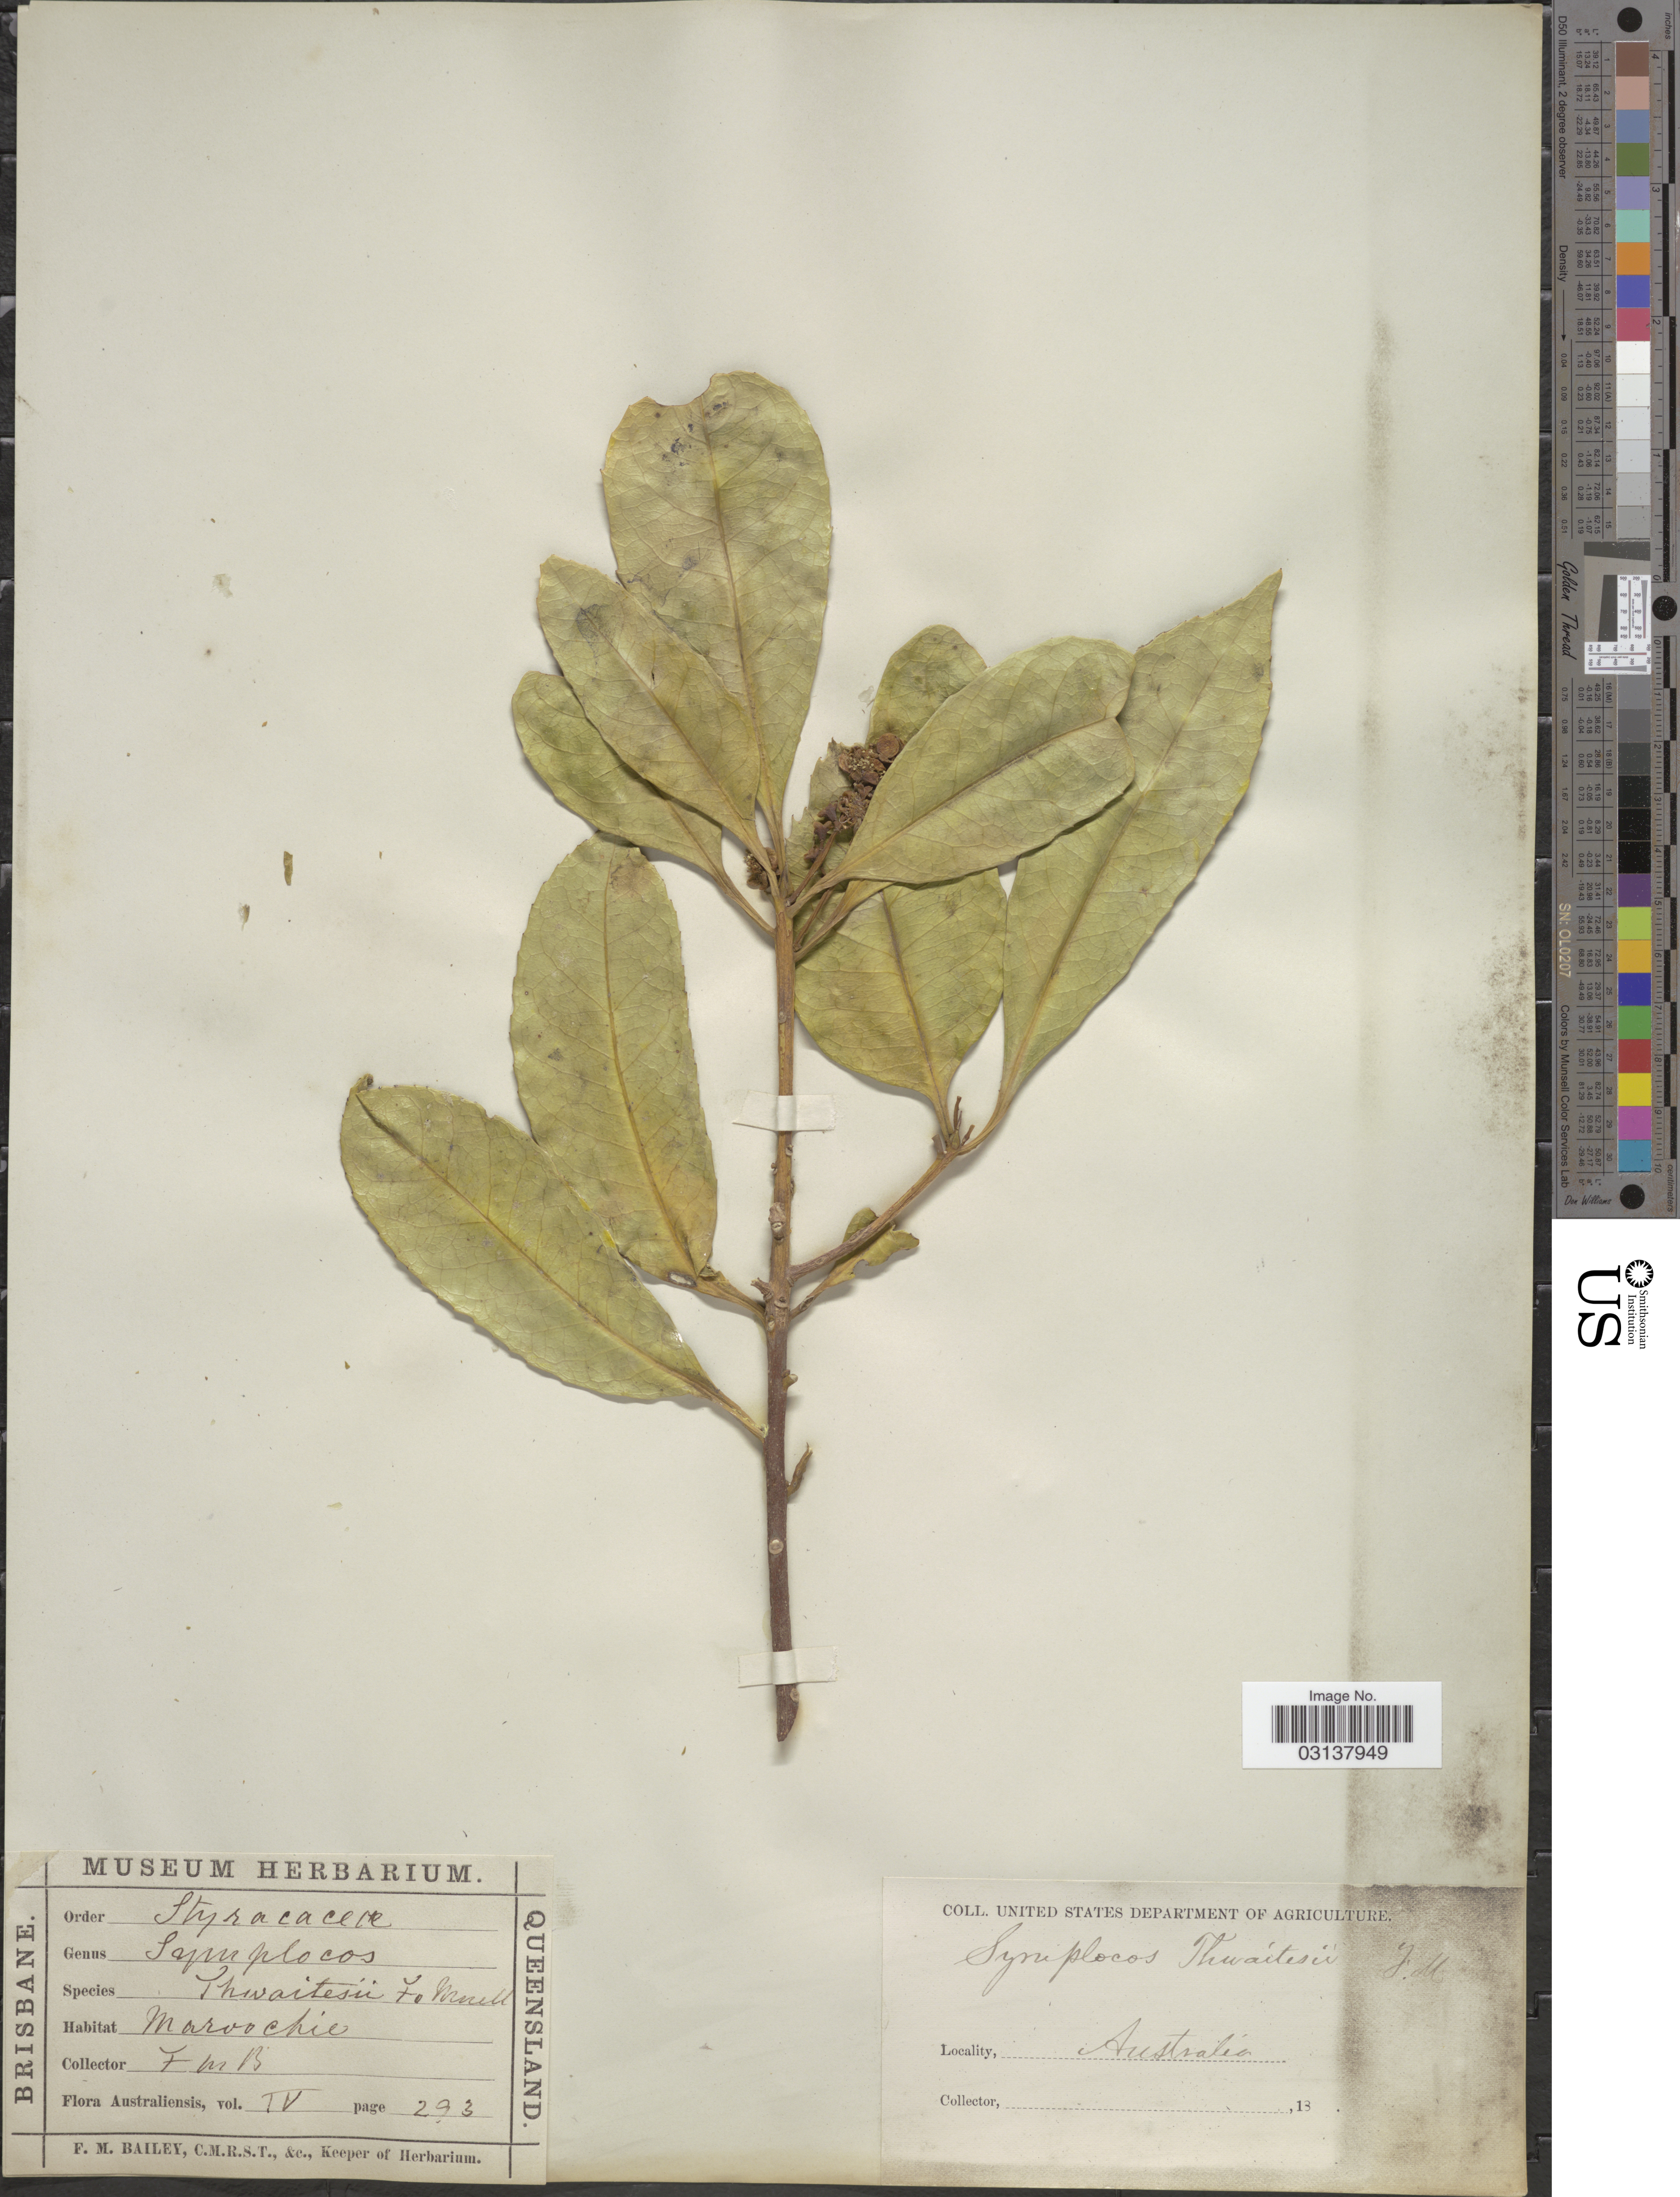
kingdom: Plantae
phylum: Tracheophyta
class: Magnoliopsida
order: Ericales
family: Symplocaceae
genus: Symplocos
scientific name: Symplocos thwaitesii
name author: F. Muell.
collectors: F. M. Bailey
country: Australia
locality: Maroochie.